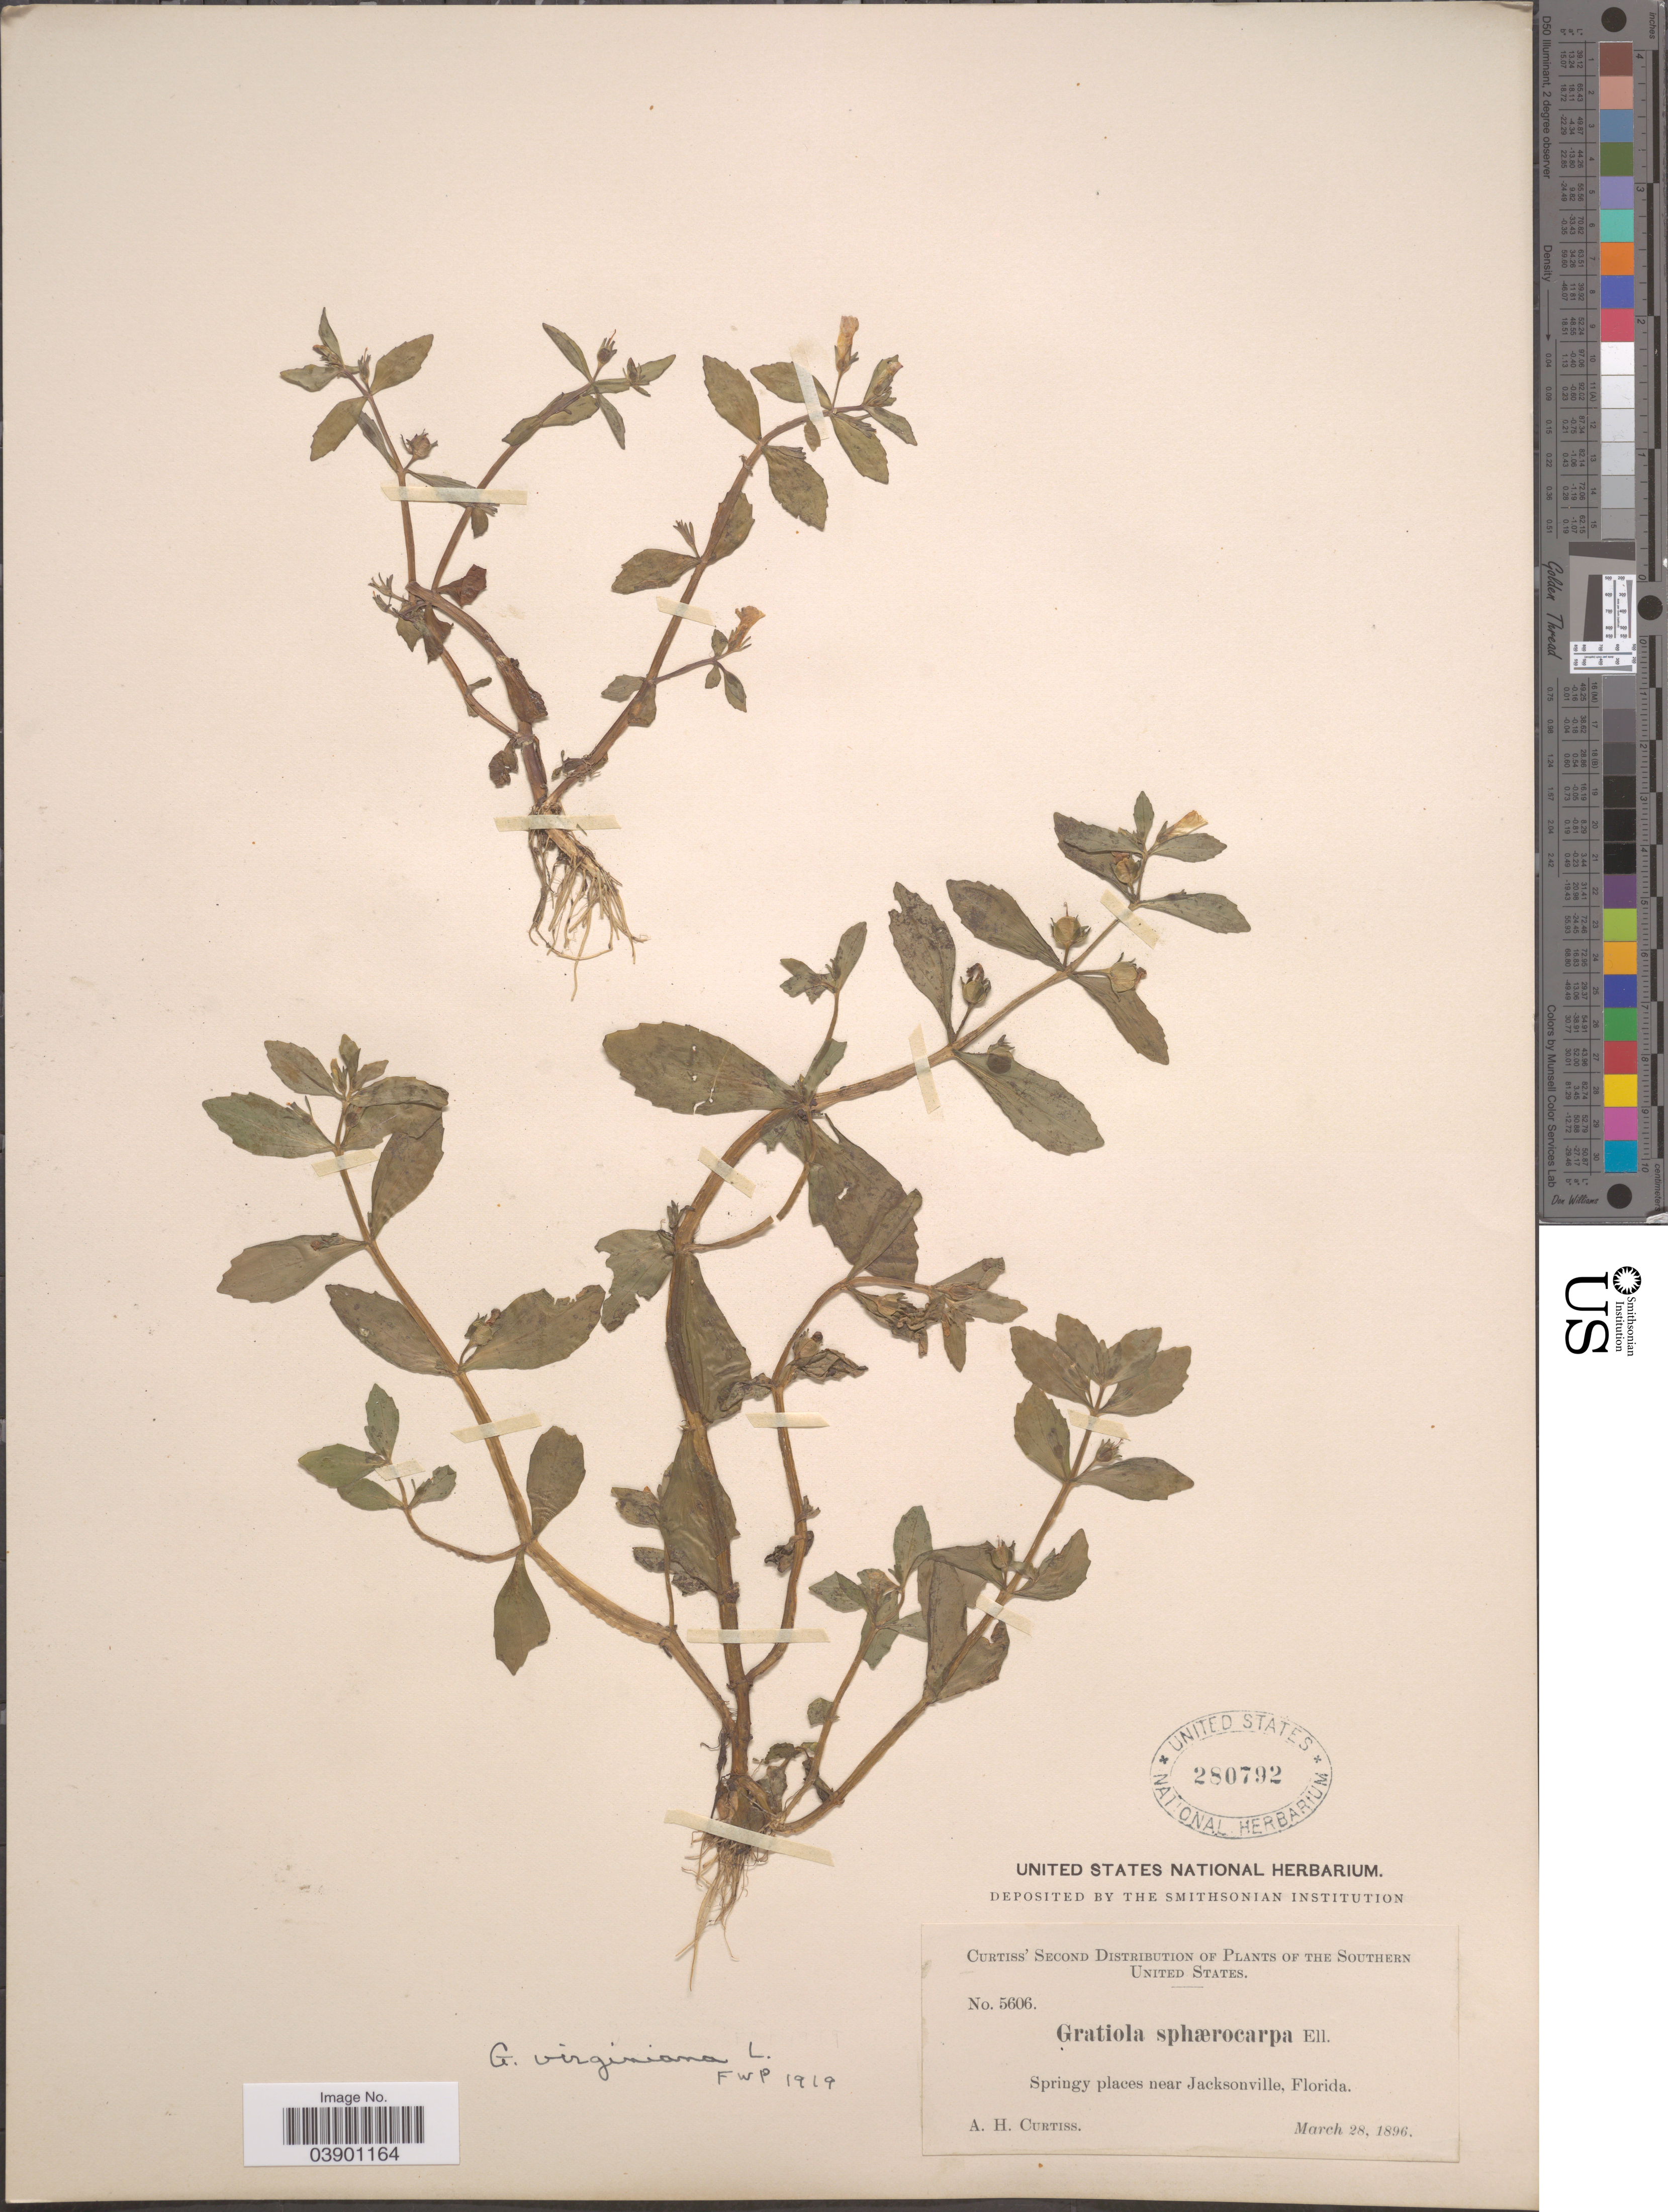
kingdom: Plantae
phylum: Tracheophyta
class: Magnoliopsida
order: Lamiales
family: Plantaginaceae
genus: Gratiola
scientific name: Gratiola virginiana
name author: L.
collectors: A. H. Curtiss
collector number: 5606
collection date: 1896-03-28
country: United States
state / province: Florida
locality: The Southern United States. Near Jacksonville.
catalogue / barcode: US 280792